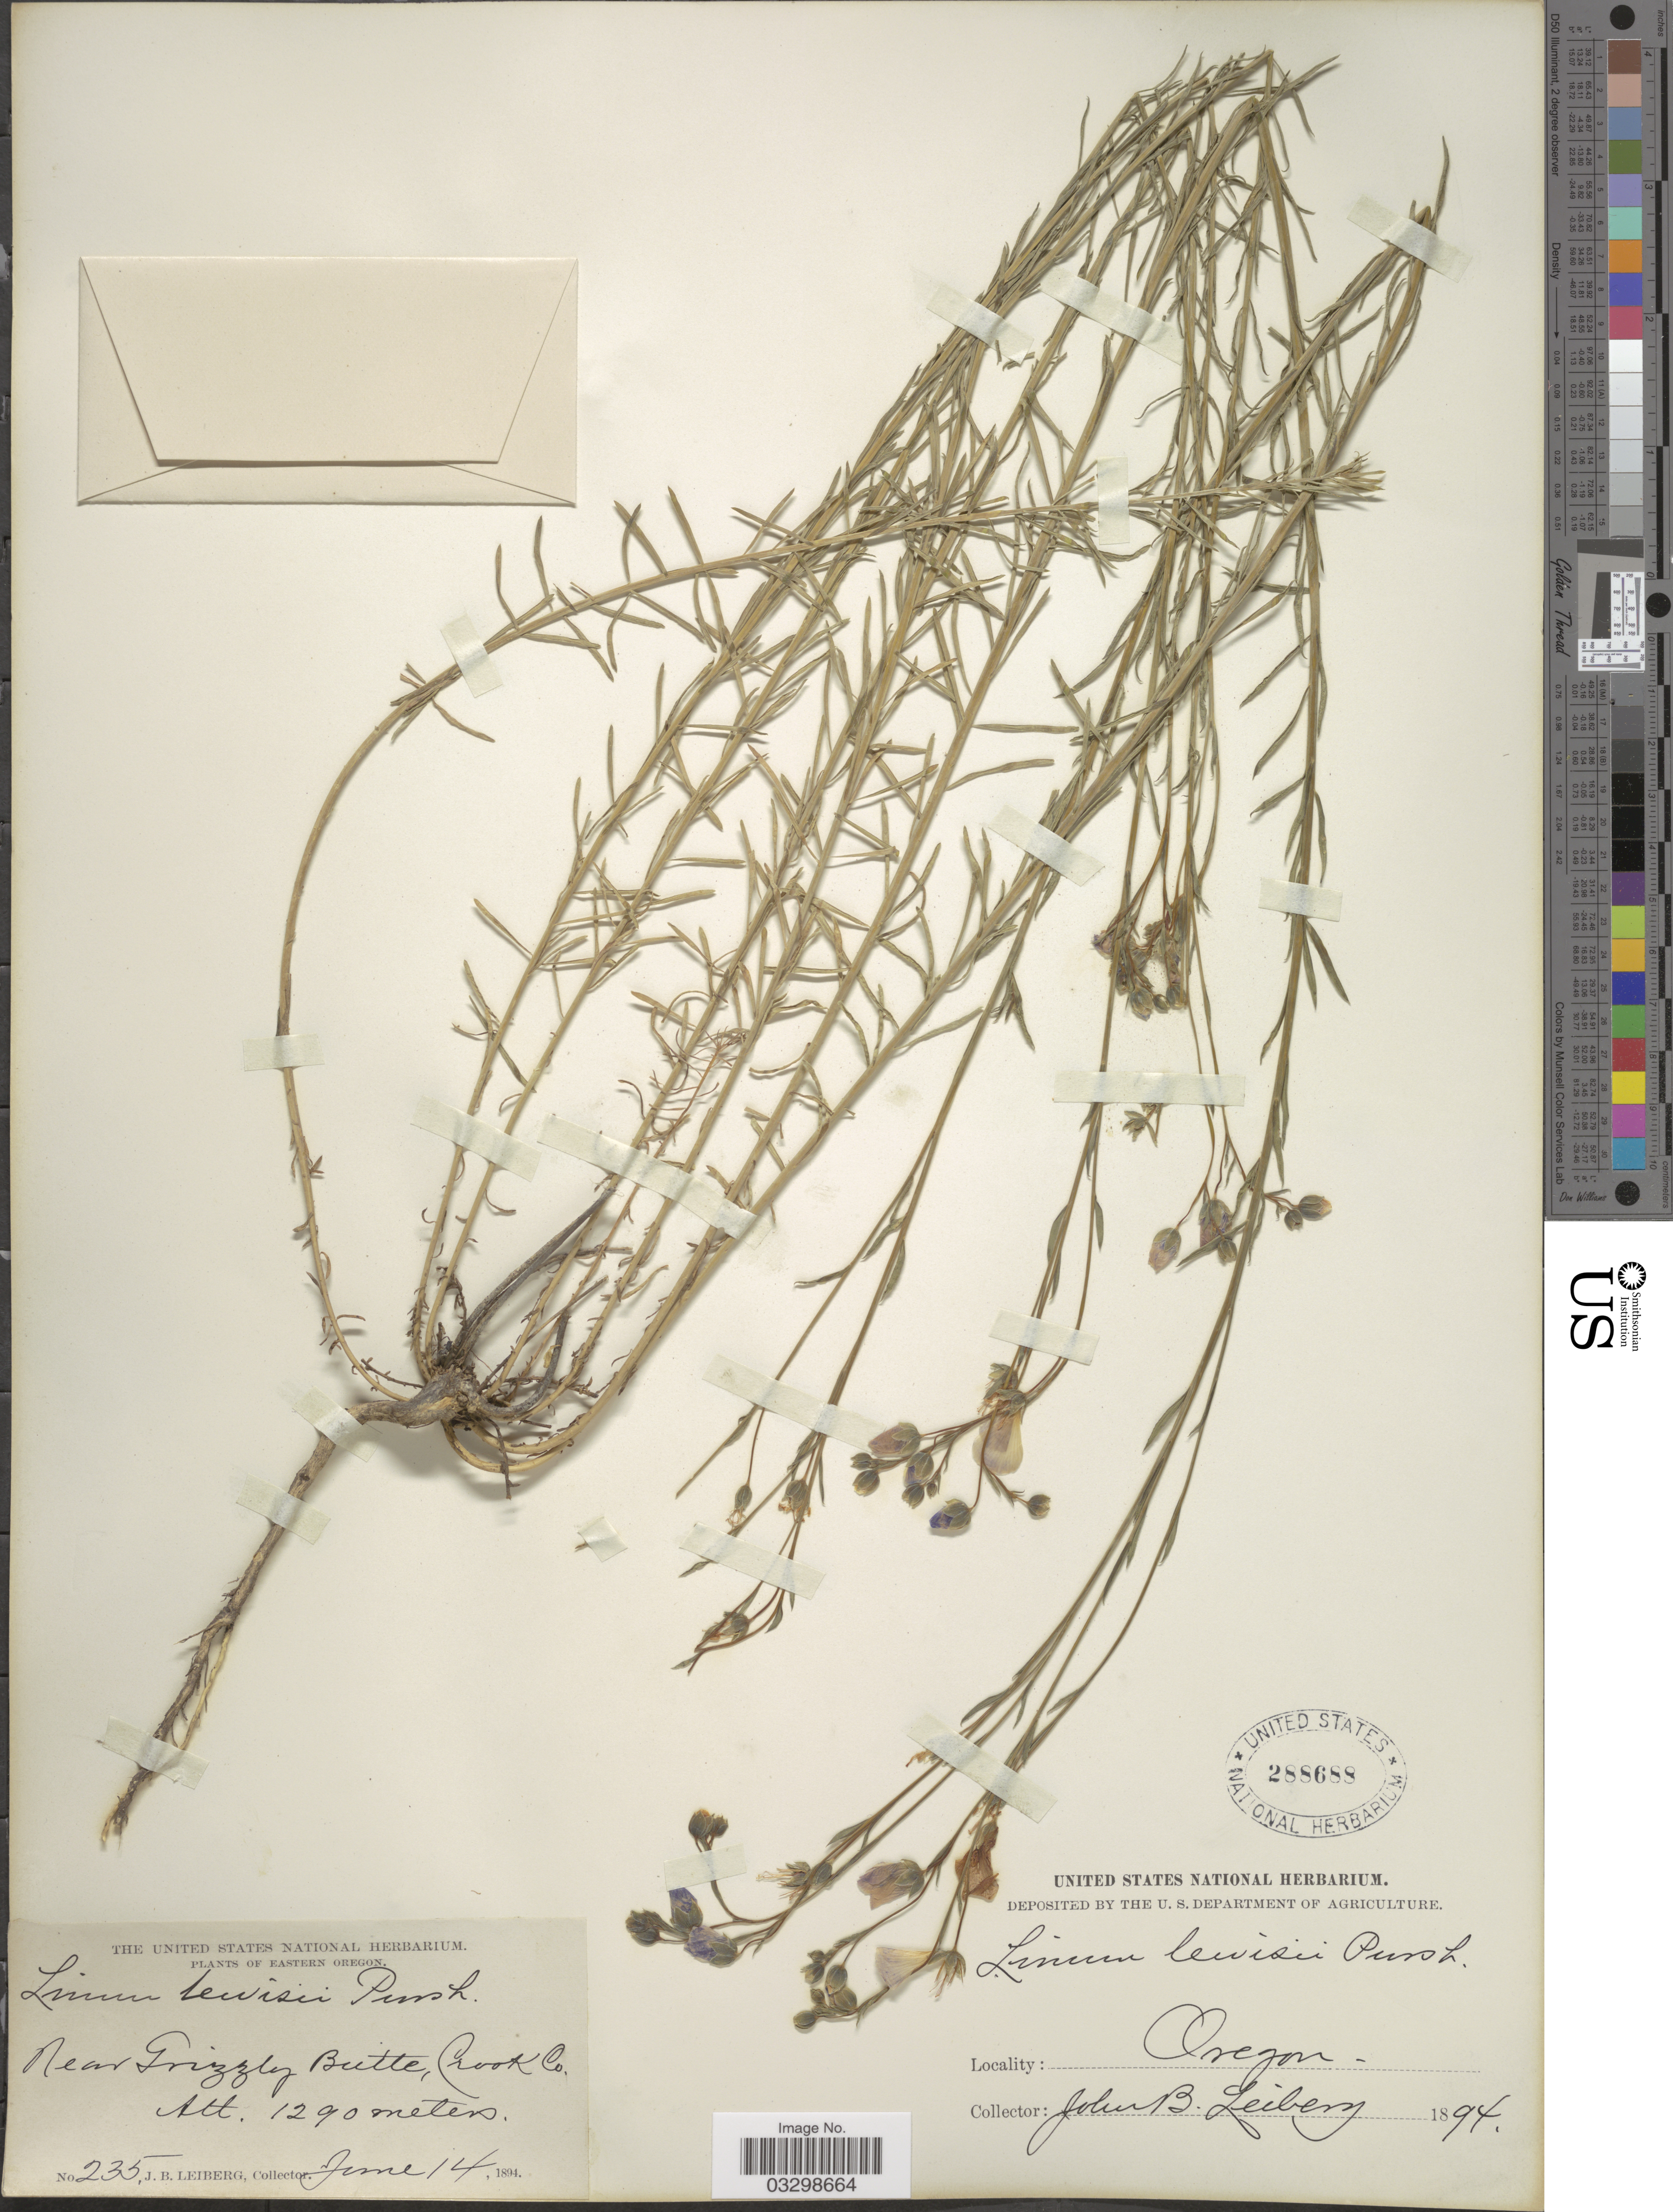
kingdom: Plantae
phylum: Tracheophyta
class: Magnoliopsida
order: Malpighiales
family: Linaceae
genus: Linum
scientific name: Linum lewisii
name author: Pursh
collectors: J. B. Leiberg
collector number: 235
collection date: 1894-06-14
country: United States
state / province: Oregon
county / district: Crook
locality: Eastern Oregon. Near Grizzly Butte, Crook Co.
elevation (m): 1290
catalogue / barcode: US 288688